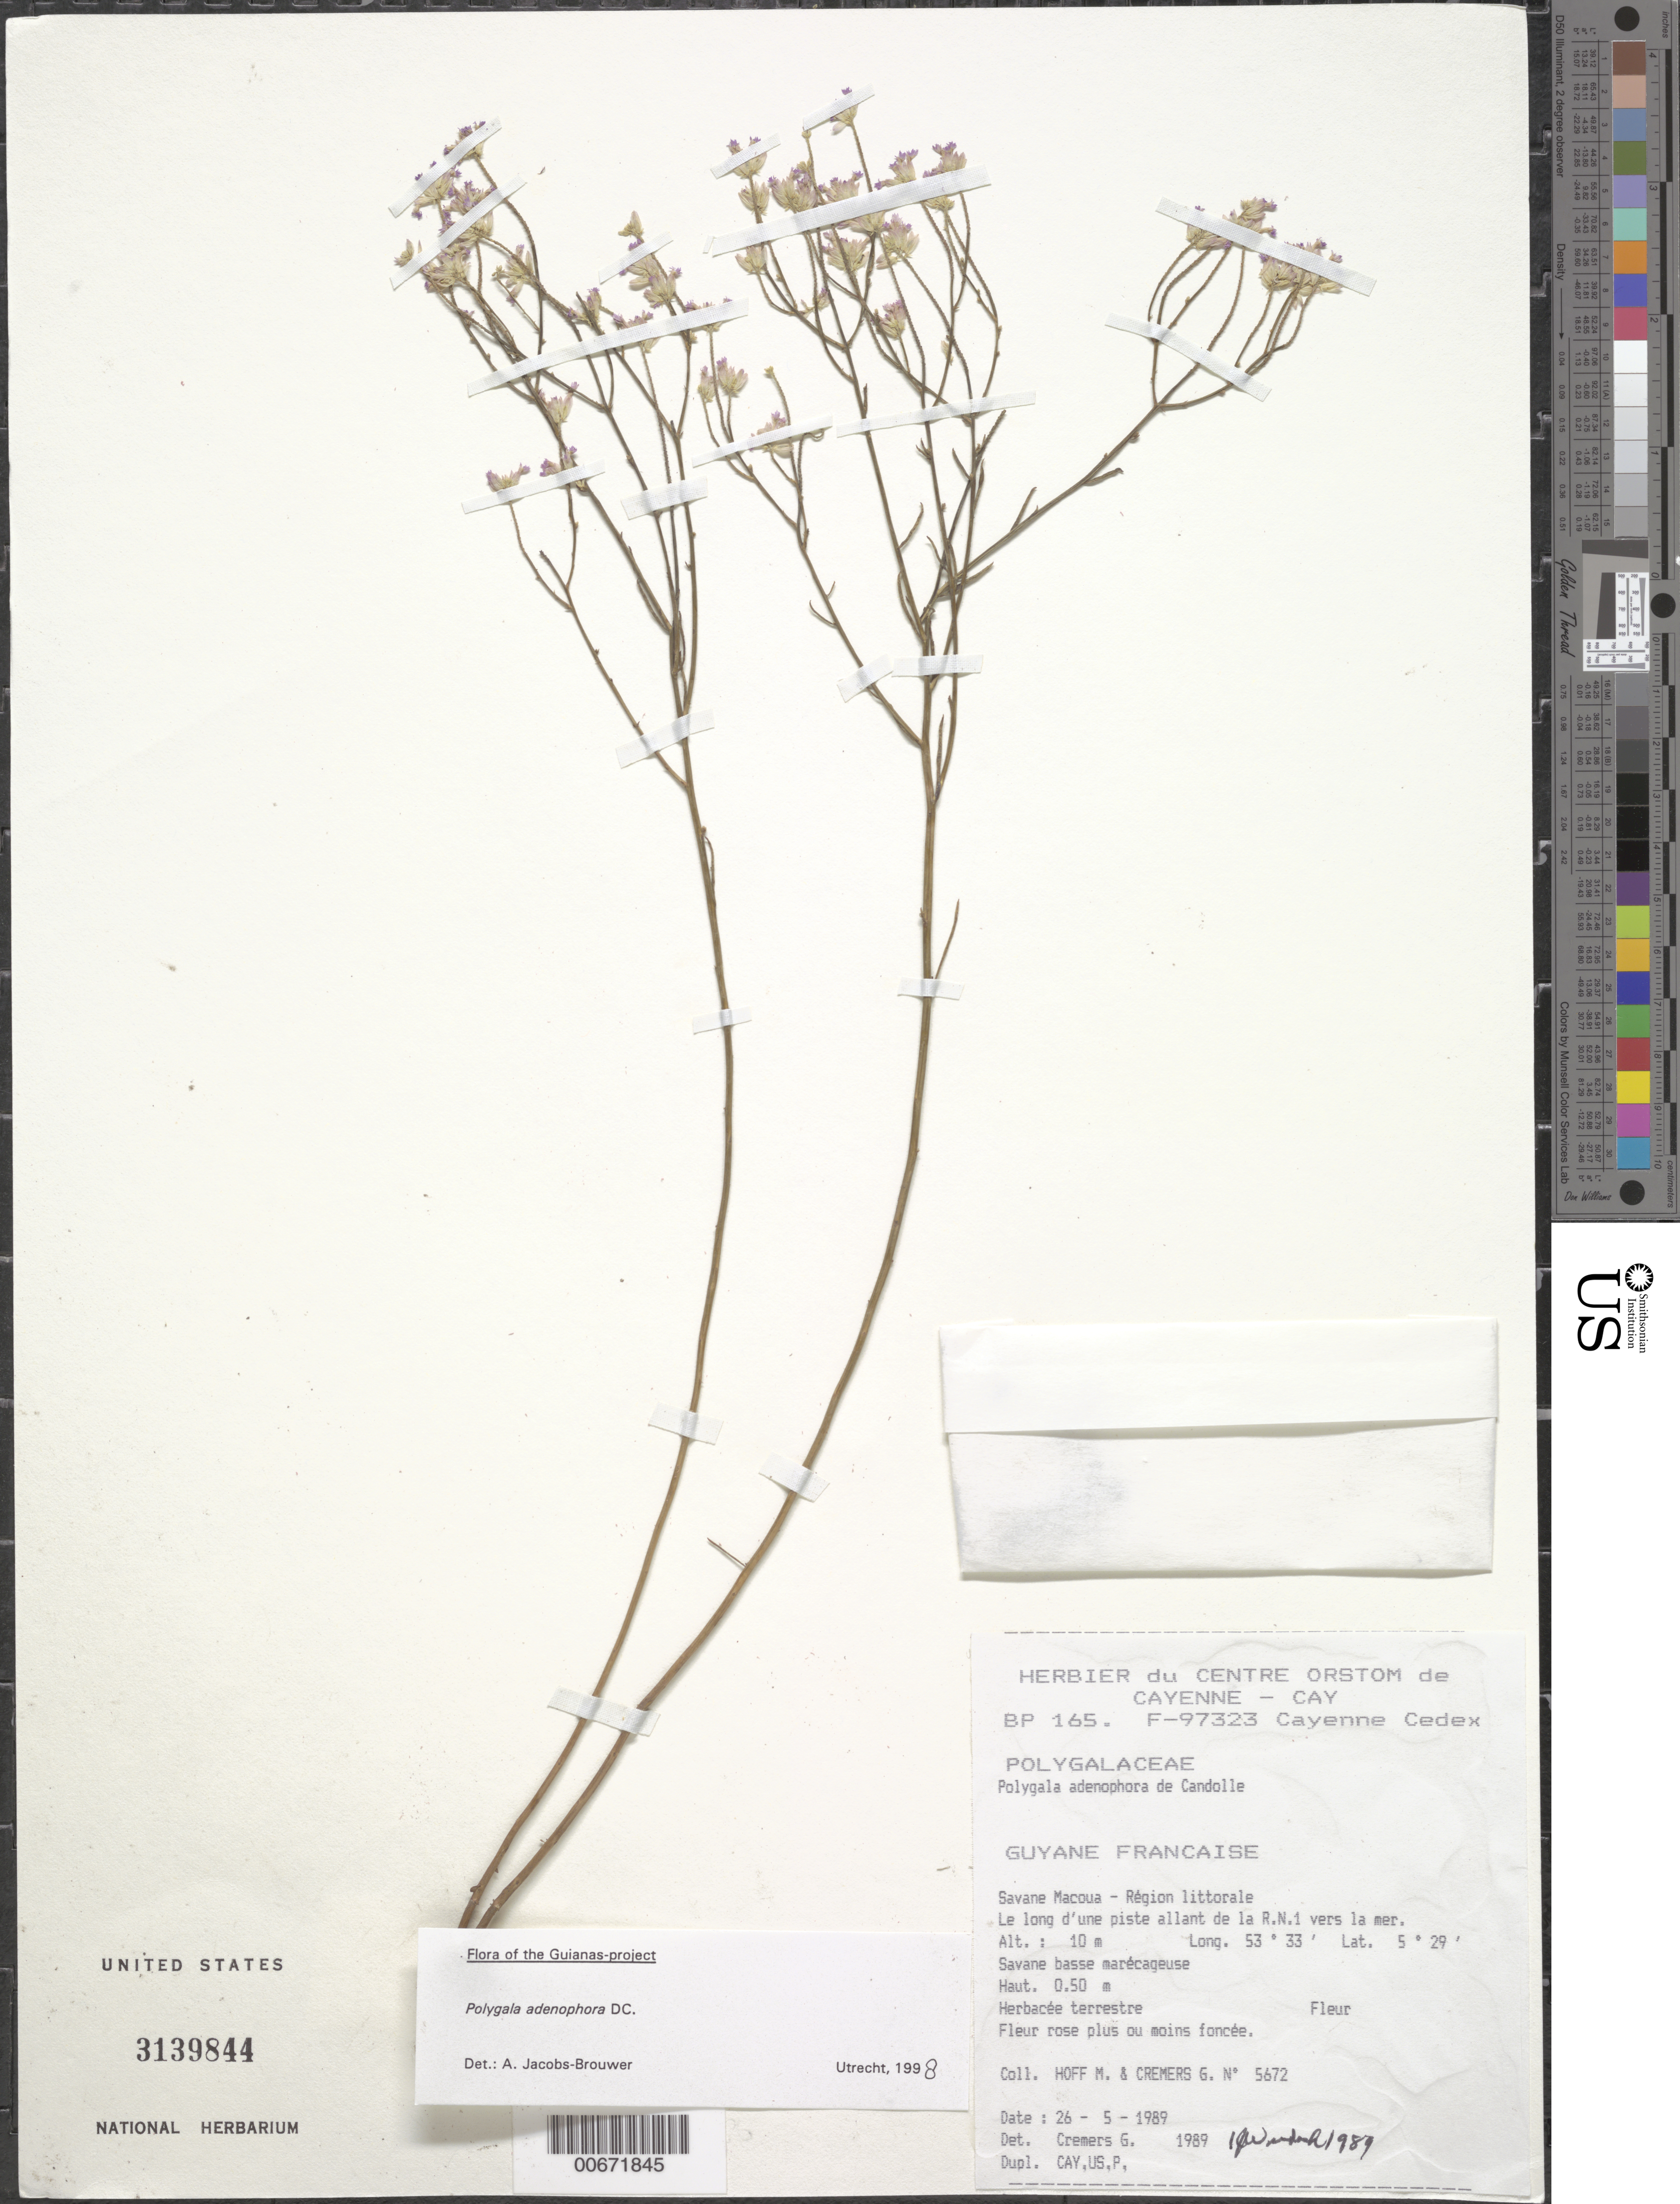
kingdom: Plantae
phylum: Tracheophyta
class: Magnoliopsida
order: Fabales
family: Polygalaceae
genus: Polygala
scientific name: Polygala adenophora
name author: DC.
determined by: Jacobs-Brouwer, A.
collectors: M. Hoff & G. Cremers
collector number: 5672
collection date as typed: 26-May-89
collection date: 1989-05-26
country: French Guiana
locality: Savane Macoua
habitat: Low marshy savanna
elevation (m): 10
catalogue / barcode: US 3139844